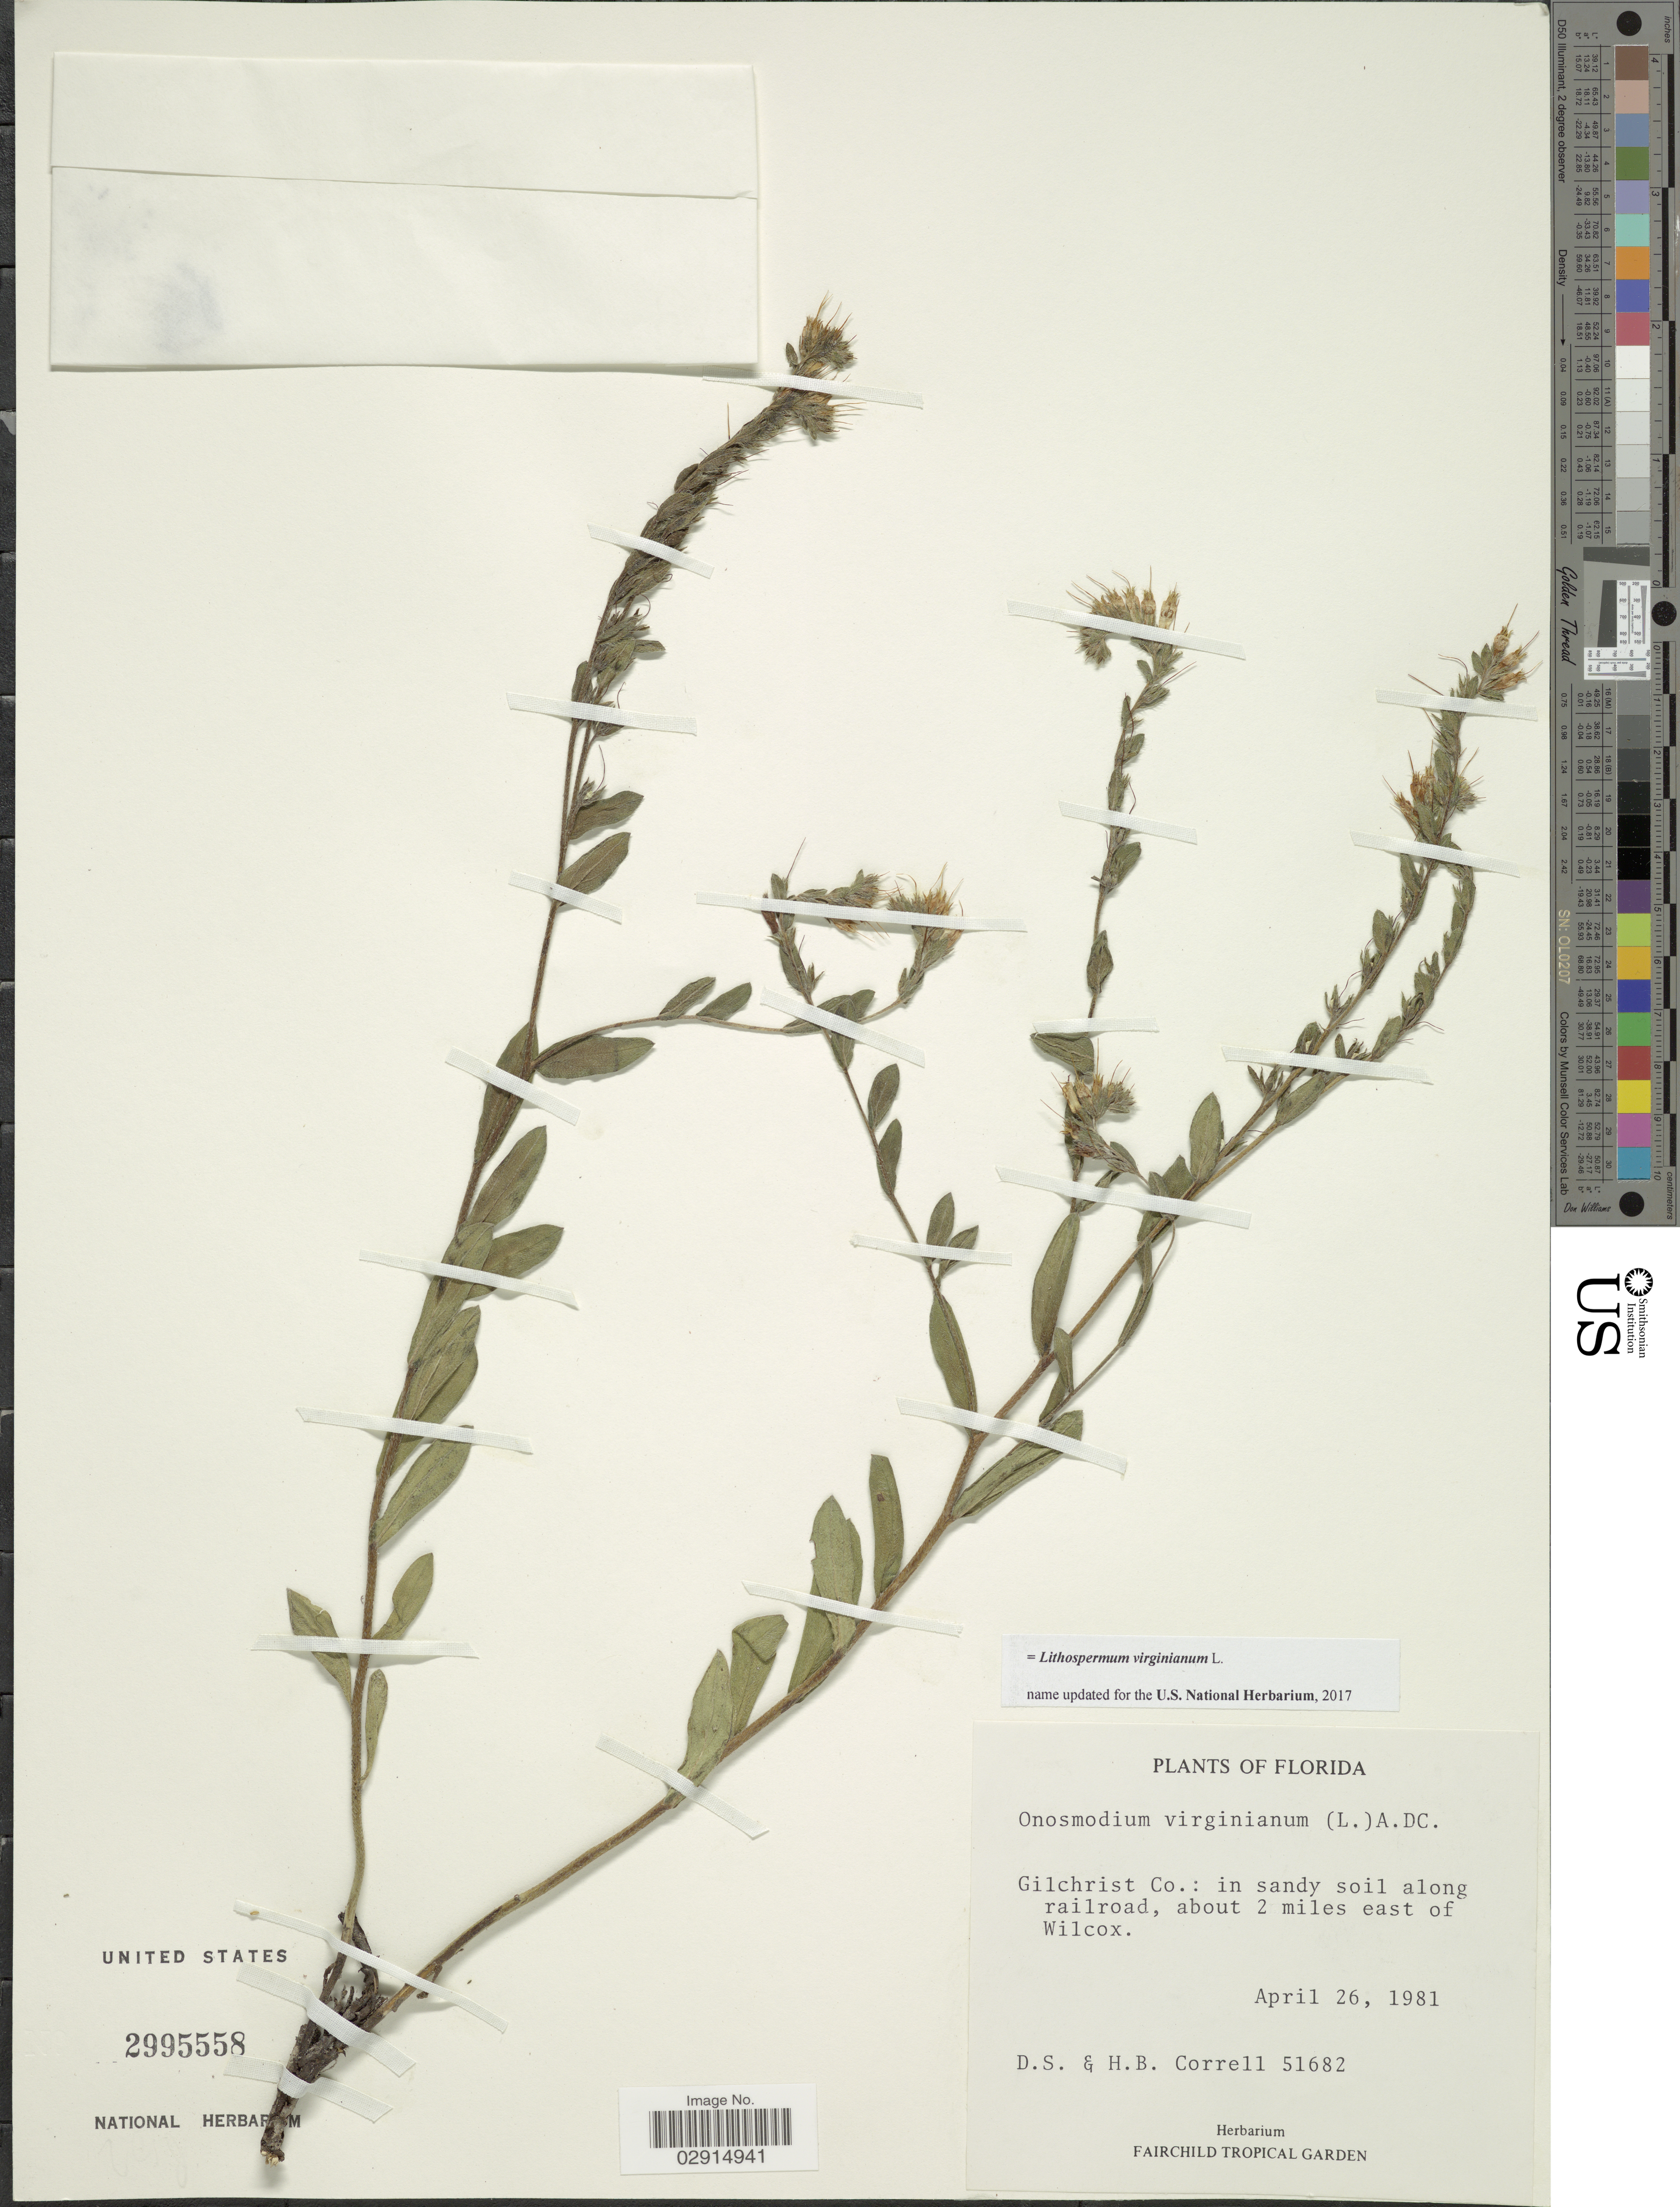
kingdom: Plantae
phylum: Tracheophyta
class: Magnoliopsida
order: Boraginales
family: Boraginaceae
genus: Lithospermum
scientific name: Lithospermum virginianum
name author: L.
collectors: D. S. Correll & H. Correll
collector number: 51682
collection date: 1981-04-26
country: United States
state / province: Florida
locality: Gilchrist Co.: in sandy soil along railroad, about 2 miles east of Wilcox. Florida.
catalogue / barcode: US 2995558